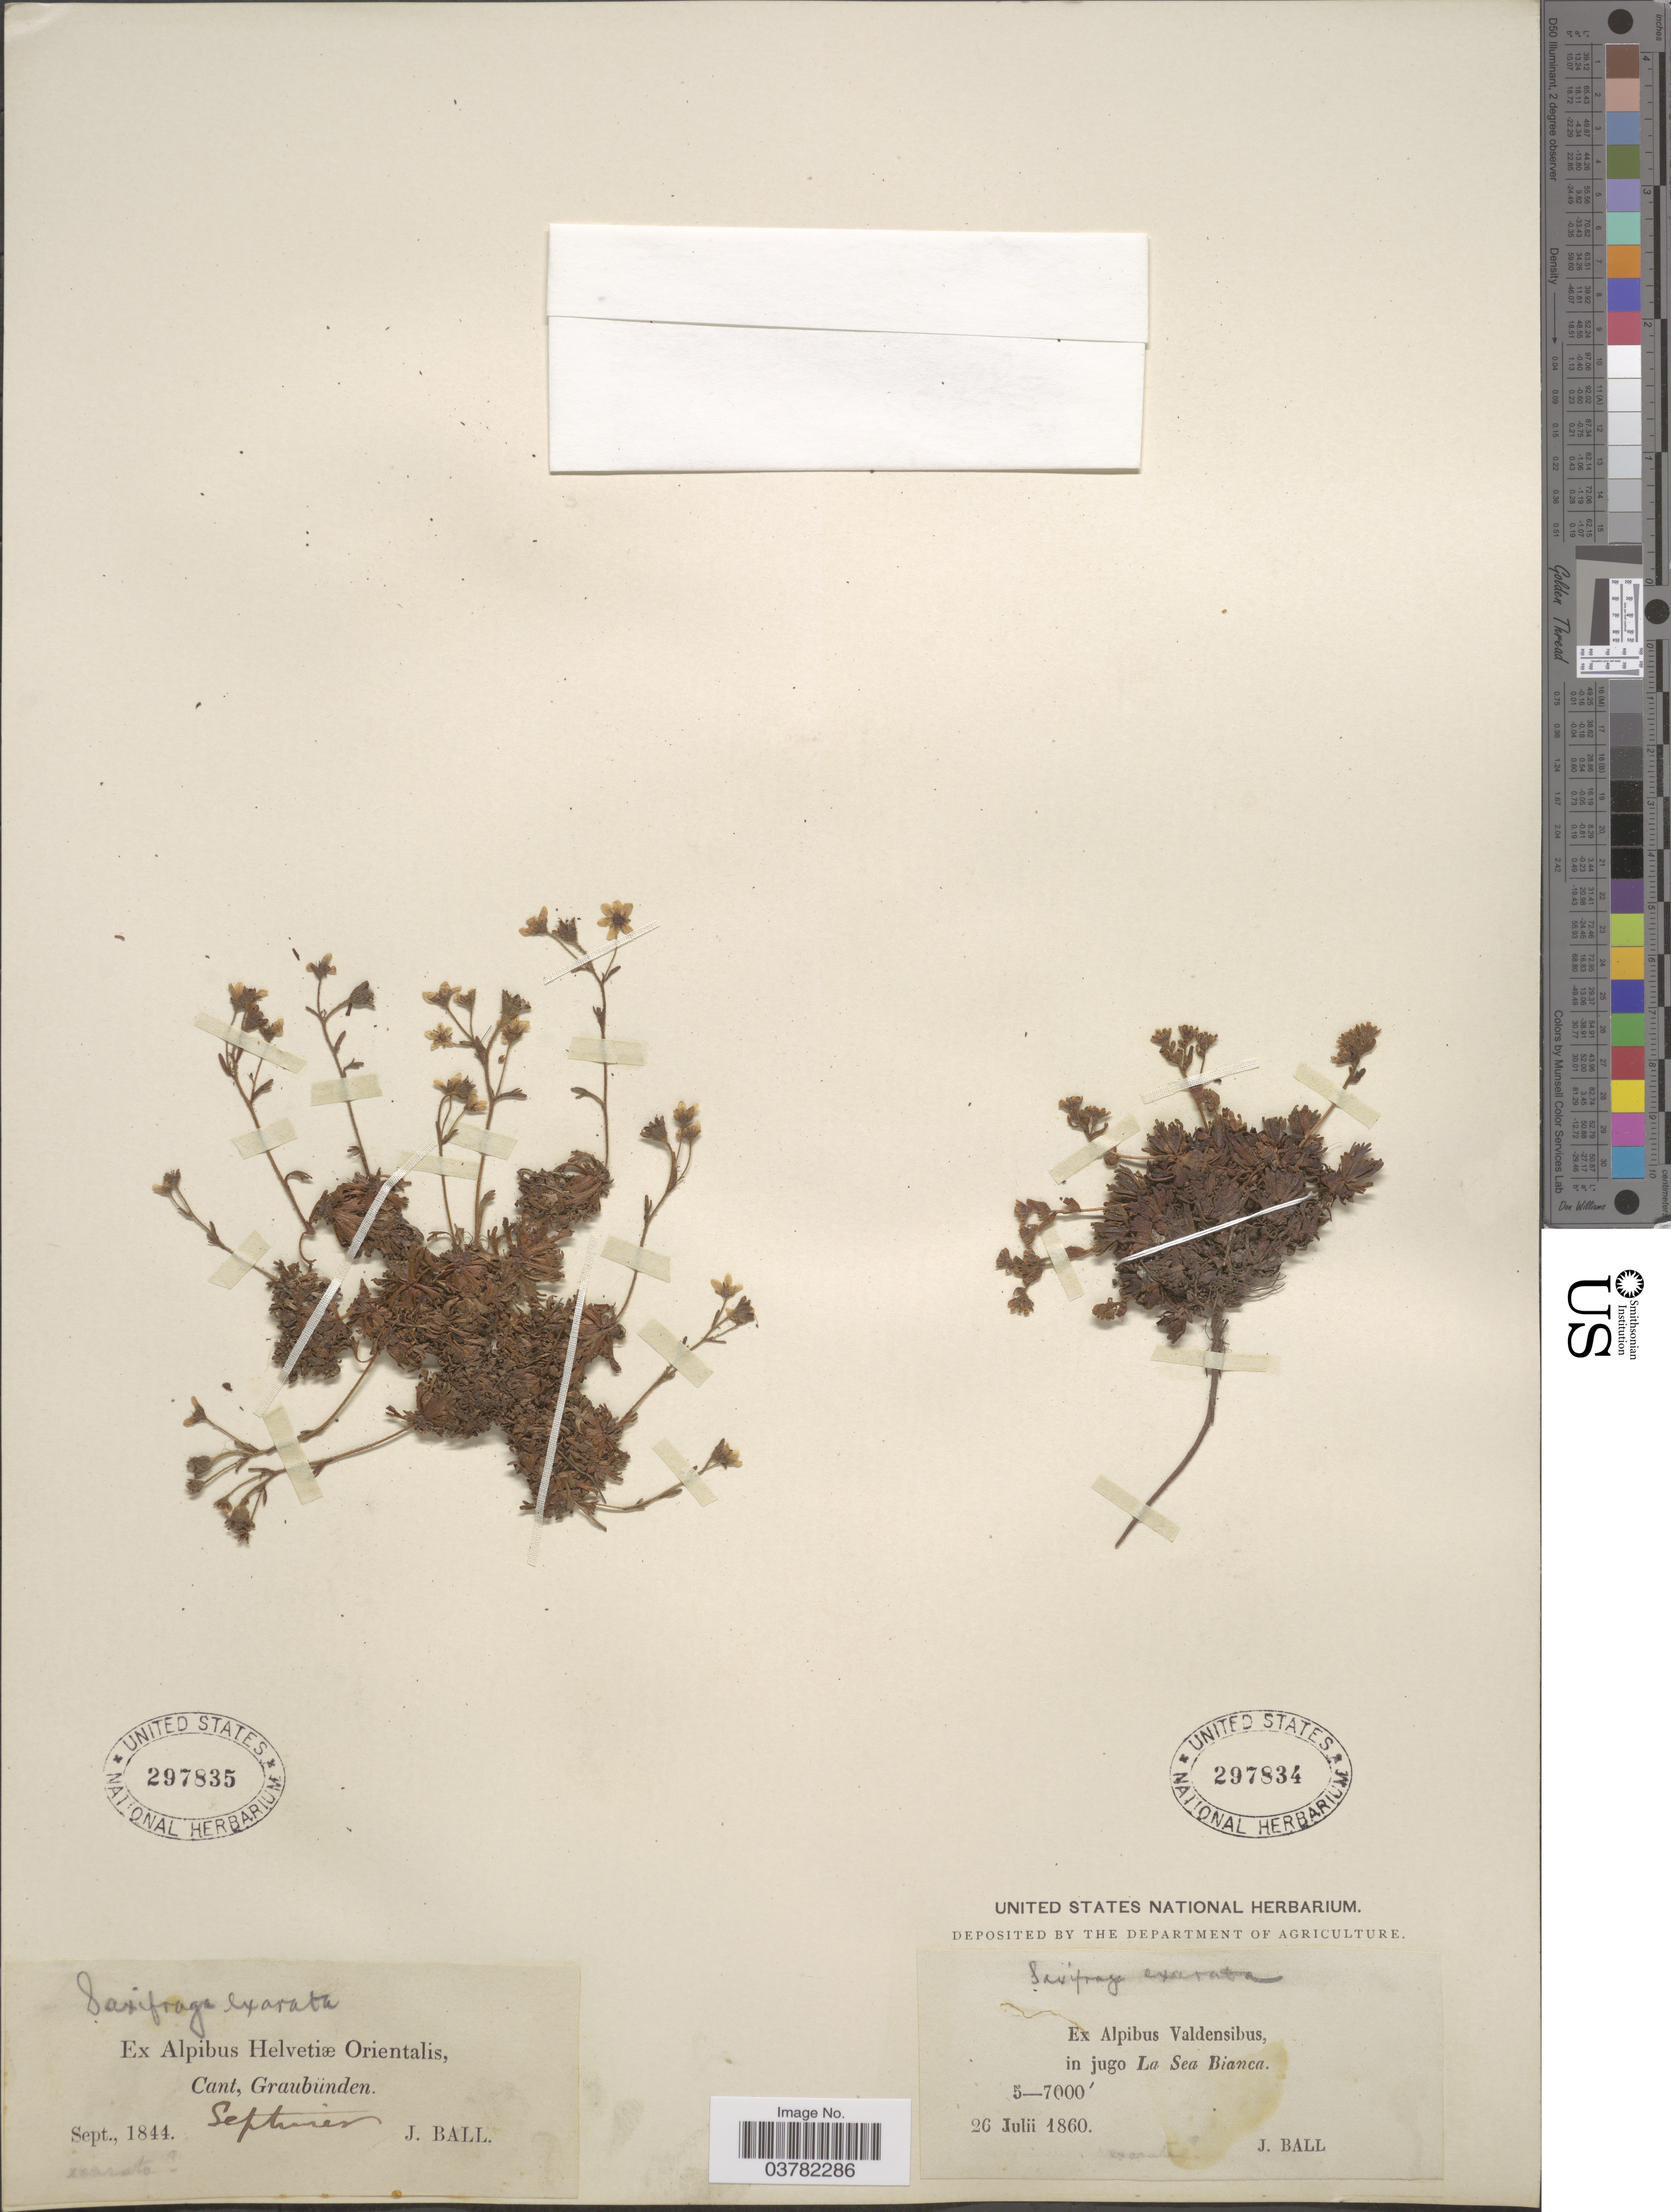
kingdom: Plantae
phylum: Tracheophyta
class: Magnoliopsida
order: Saxifragales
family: Saxifragaceae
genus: Saxifraga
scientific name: Saxifraga exarata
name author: Vill.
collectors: J. Ball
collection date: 1844-09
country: Switzerland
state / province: Graubunden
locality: Ex Alpibus Helvetiæ Orientalis, Cant, Graubünden.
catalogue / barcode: US 297835